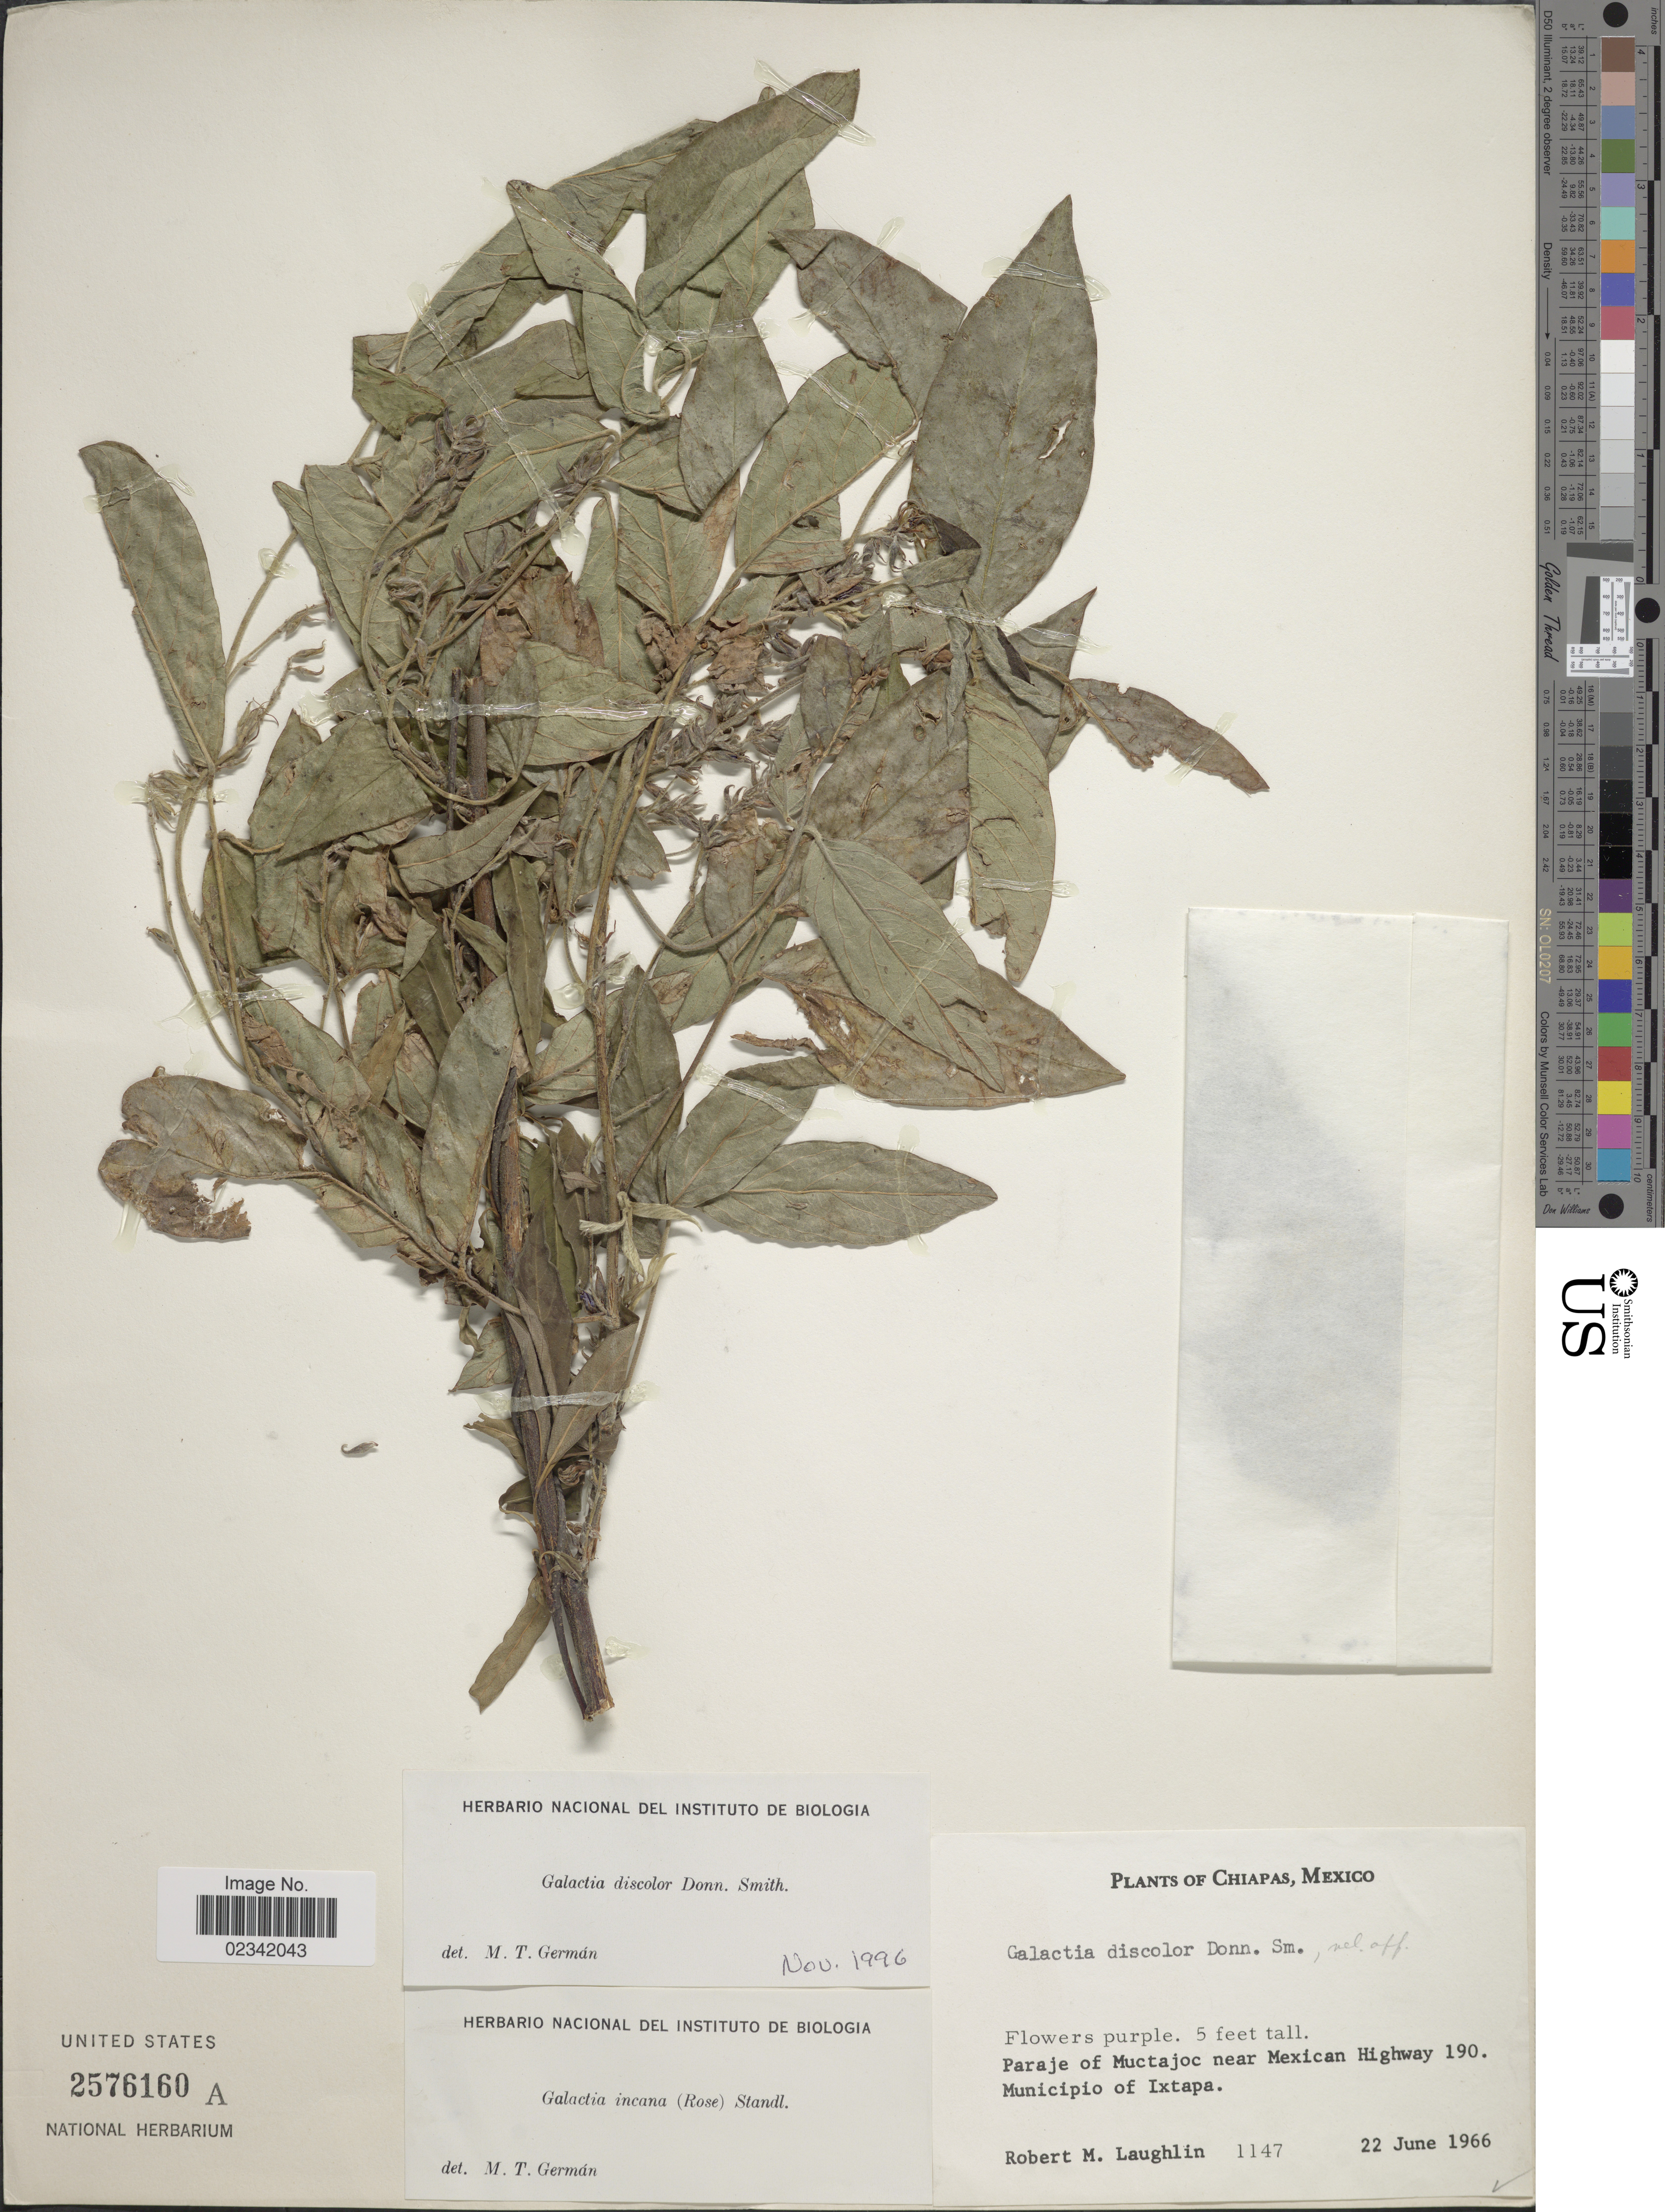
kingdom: Plantae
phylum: Tracheophyta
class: Magnoliopsida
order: Fabales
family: Fabaceae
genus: Galactia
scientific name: Galactia discolor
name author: Donn. Sm.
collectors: R. M. Laughlin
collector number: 1147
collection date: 1966-06-22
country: Mexico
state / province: Chiapas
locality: Paraje of Muctajoc near Mexican Highway 190, Municipio of Ixtapa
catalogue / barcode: US 2576160A